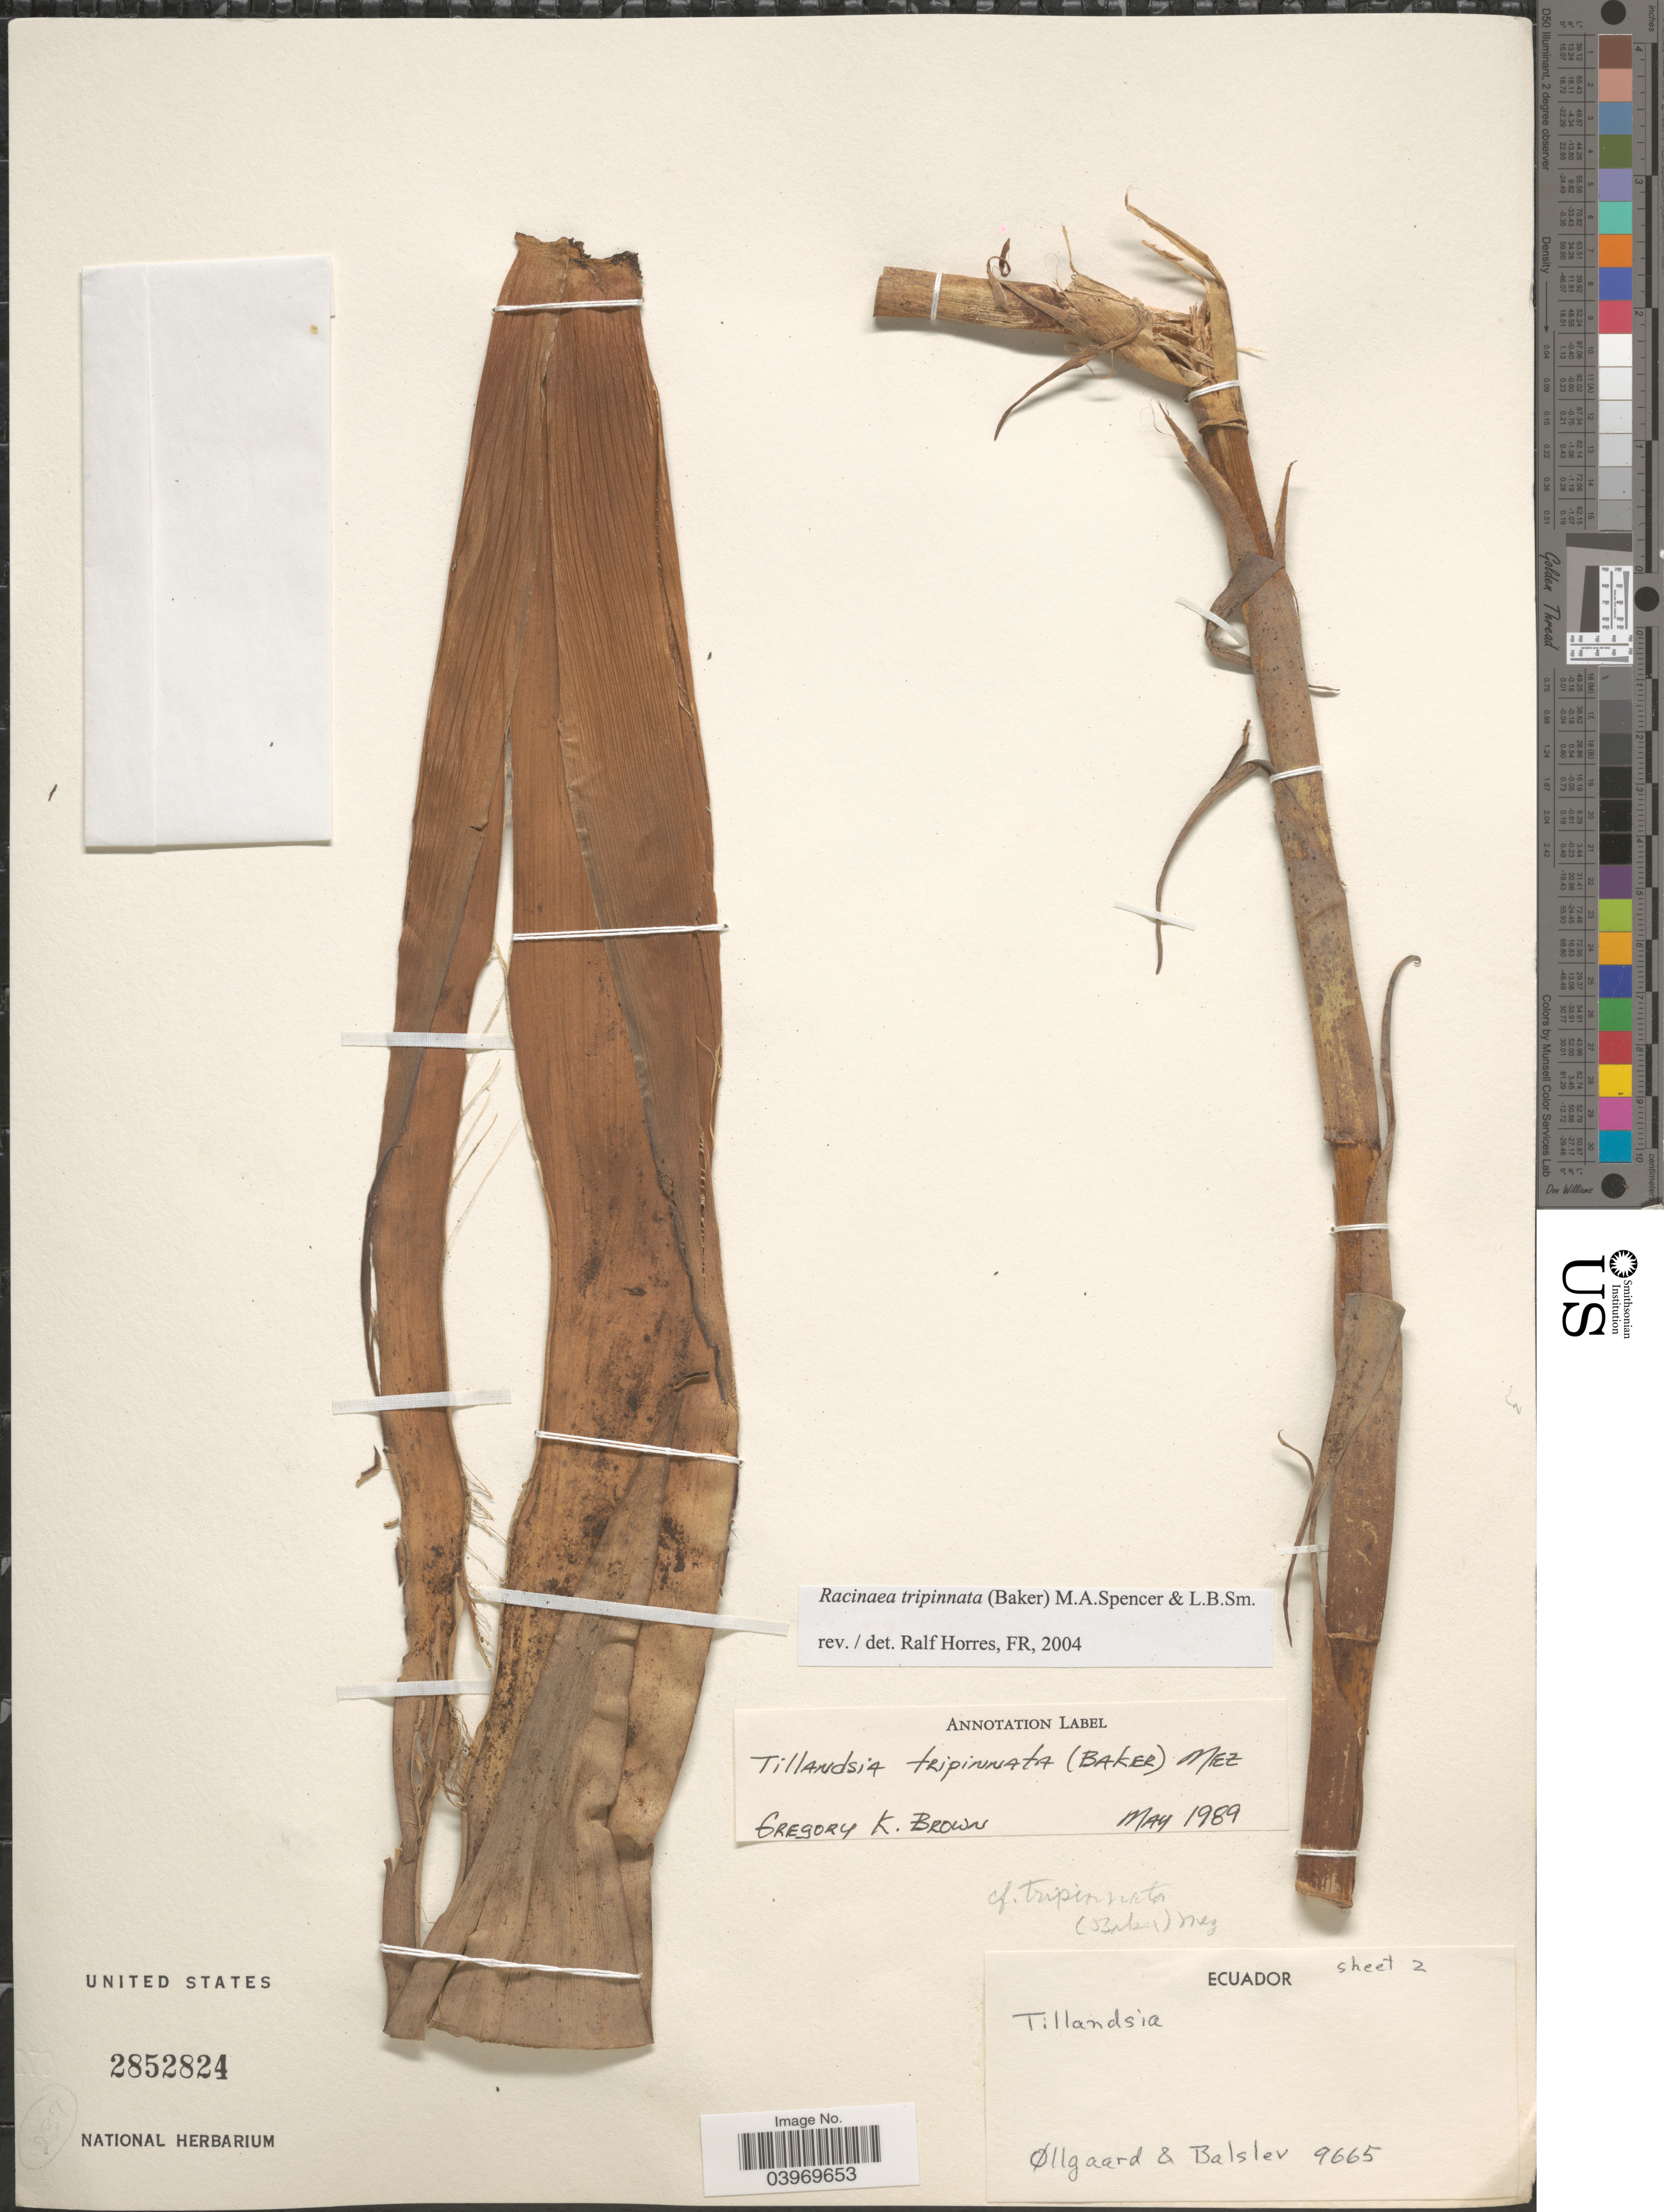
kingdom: Plantae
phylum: Tracheophyta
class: Liliopsida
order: Poales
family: Bromeliaceae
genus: Racinaea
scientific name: Racinaea tripinnata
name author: (Baker) M.A. Spencer & L.B. Sm.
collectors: Øllgaard & Balslev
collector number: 9665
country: Ecuador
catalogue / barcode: US 2852824